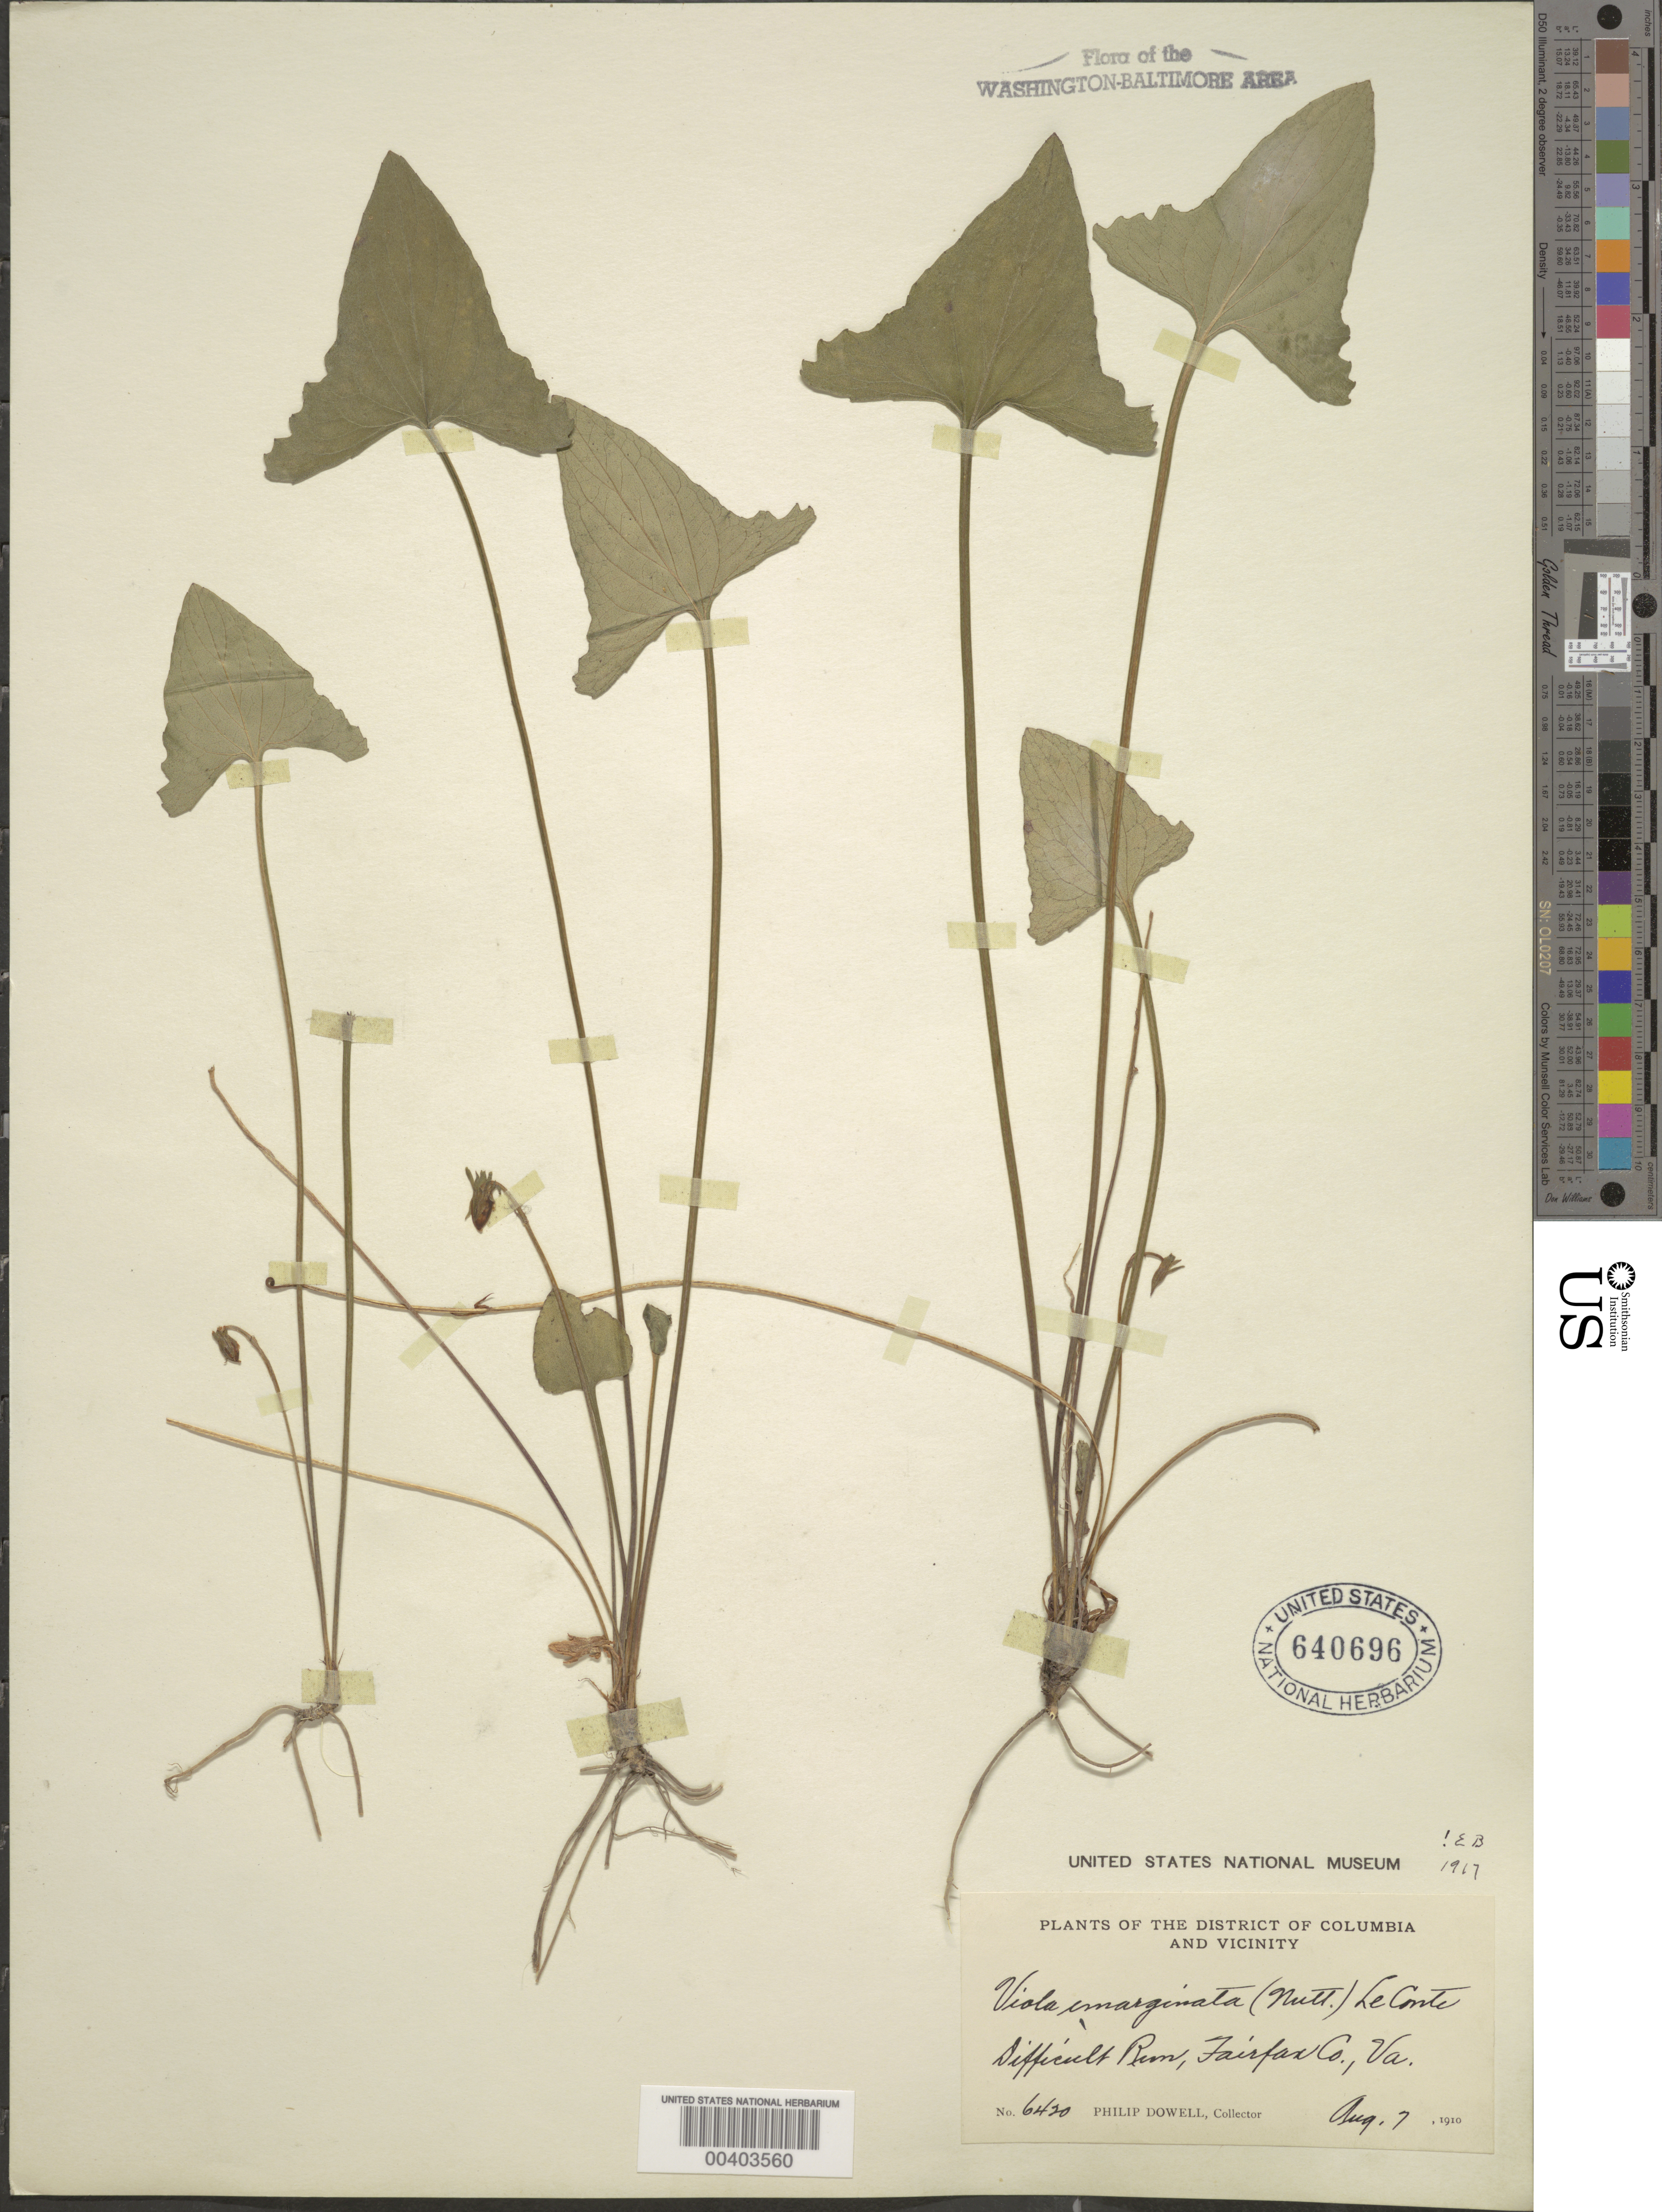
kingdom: Plantae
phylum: Tracheophyta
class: Magnoliopsida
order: Malpighiales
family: Violaceae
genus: Viola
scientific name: Viola sagittata var. sagittata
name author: Aiton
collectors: P. Dowell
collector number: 6420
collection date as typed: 07 Aug 1910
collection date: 1910-08-07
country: United States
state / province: Virginia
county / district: Fairfax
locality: Difficult Run C. and O. Canal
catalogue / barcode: US 640696